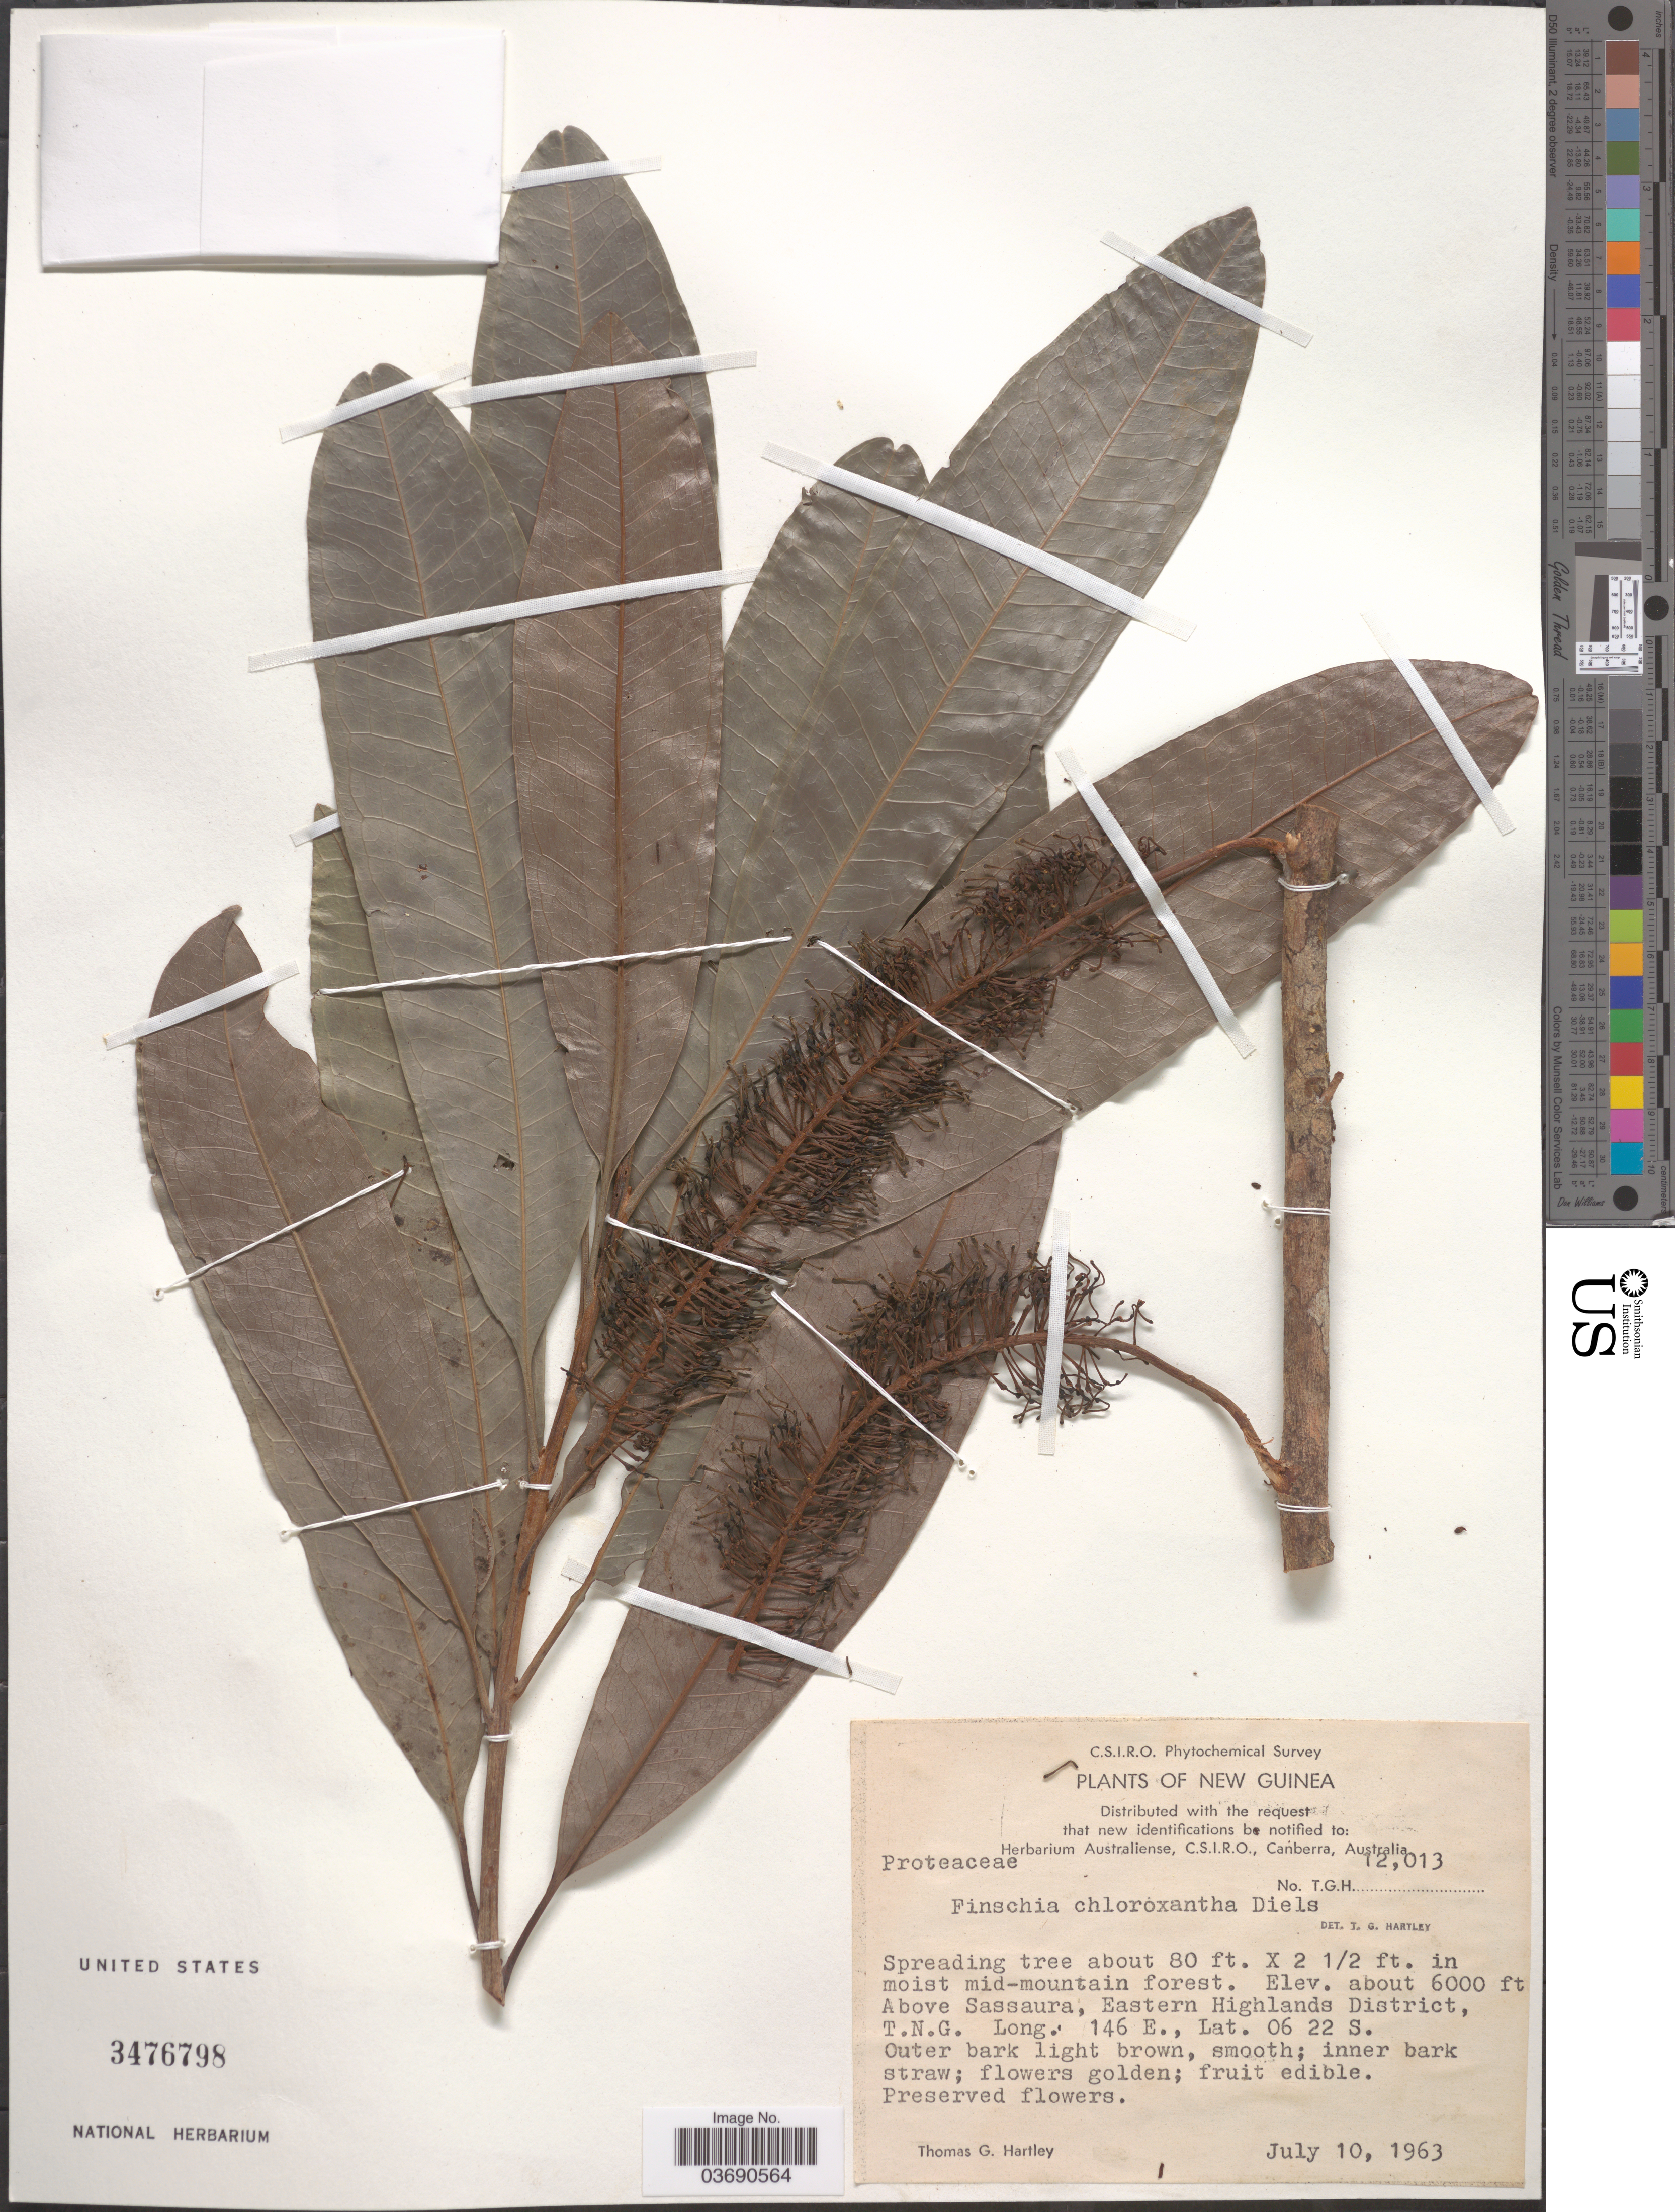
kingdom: Plantae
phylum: Tracheophyta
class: Magnoliopsida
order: Proteales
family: Proteaceae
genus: Finschia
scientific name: Finschia chloroxantha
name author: Diels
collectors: T. G. Hartley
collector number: TGH 12013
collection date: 1963-07-10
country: Papua New Guinea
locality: New Guinea. Above Sassaura, Eastern Highlands District, T.N.G.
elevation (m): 1829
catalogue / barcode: US 3476798